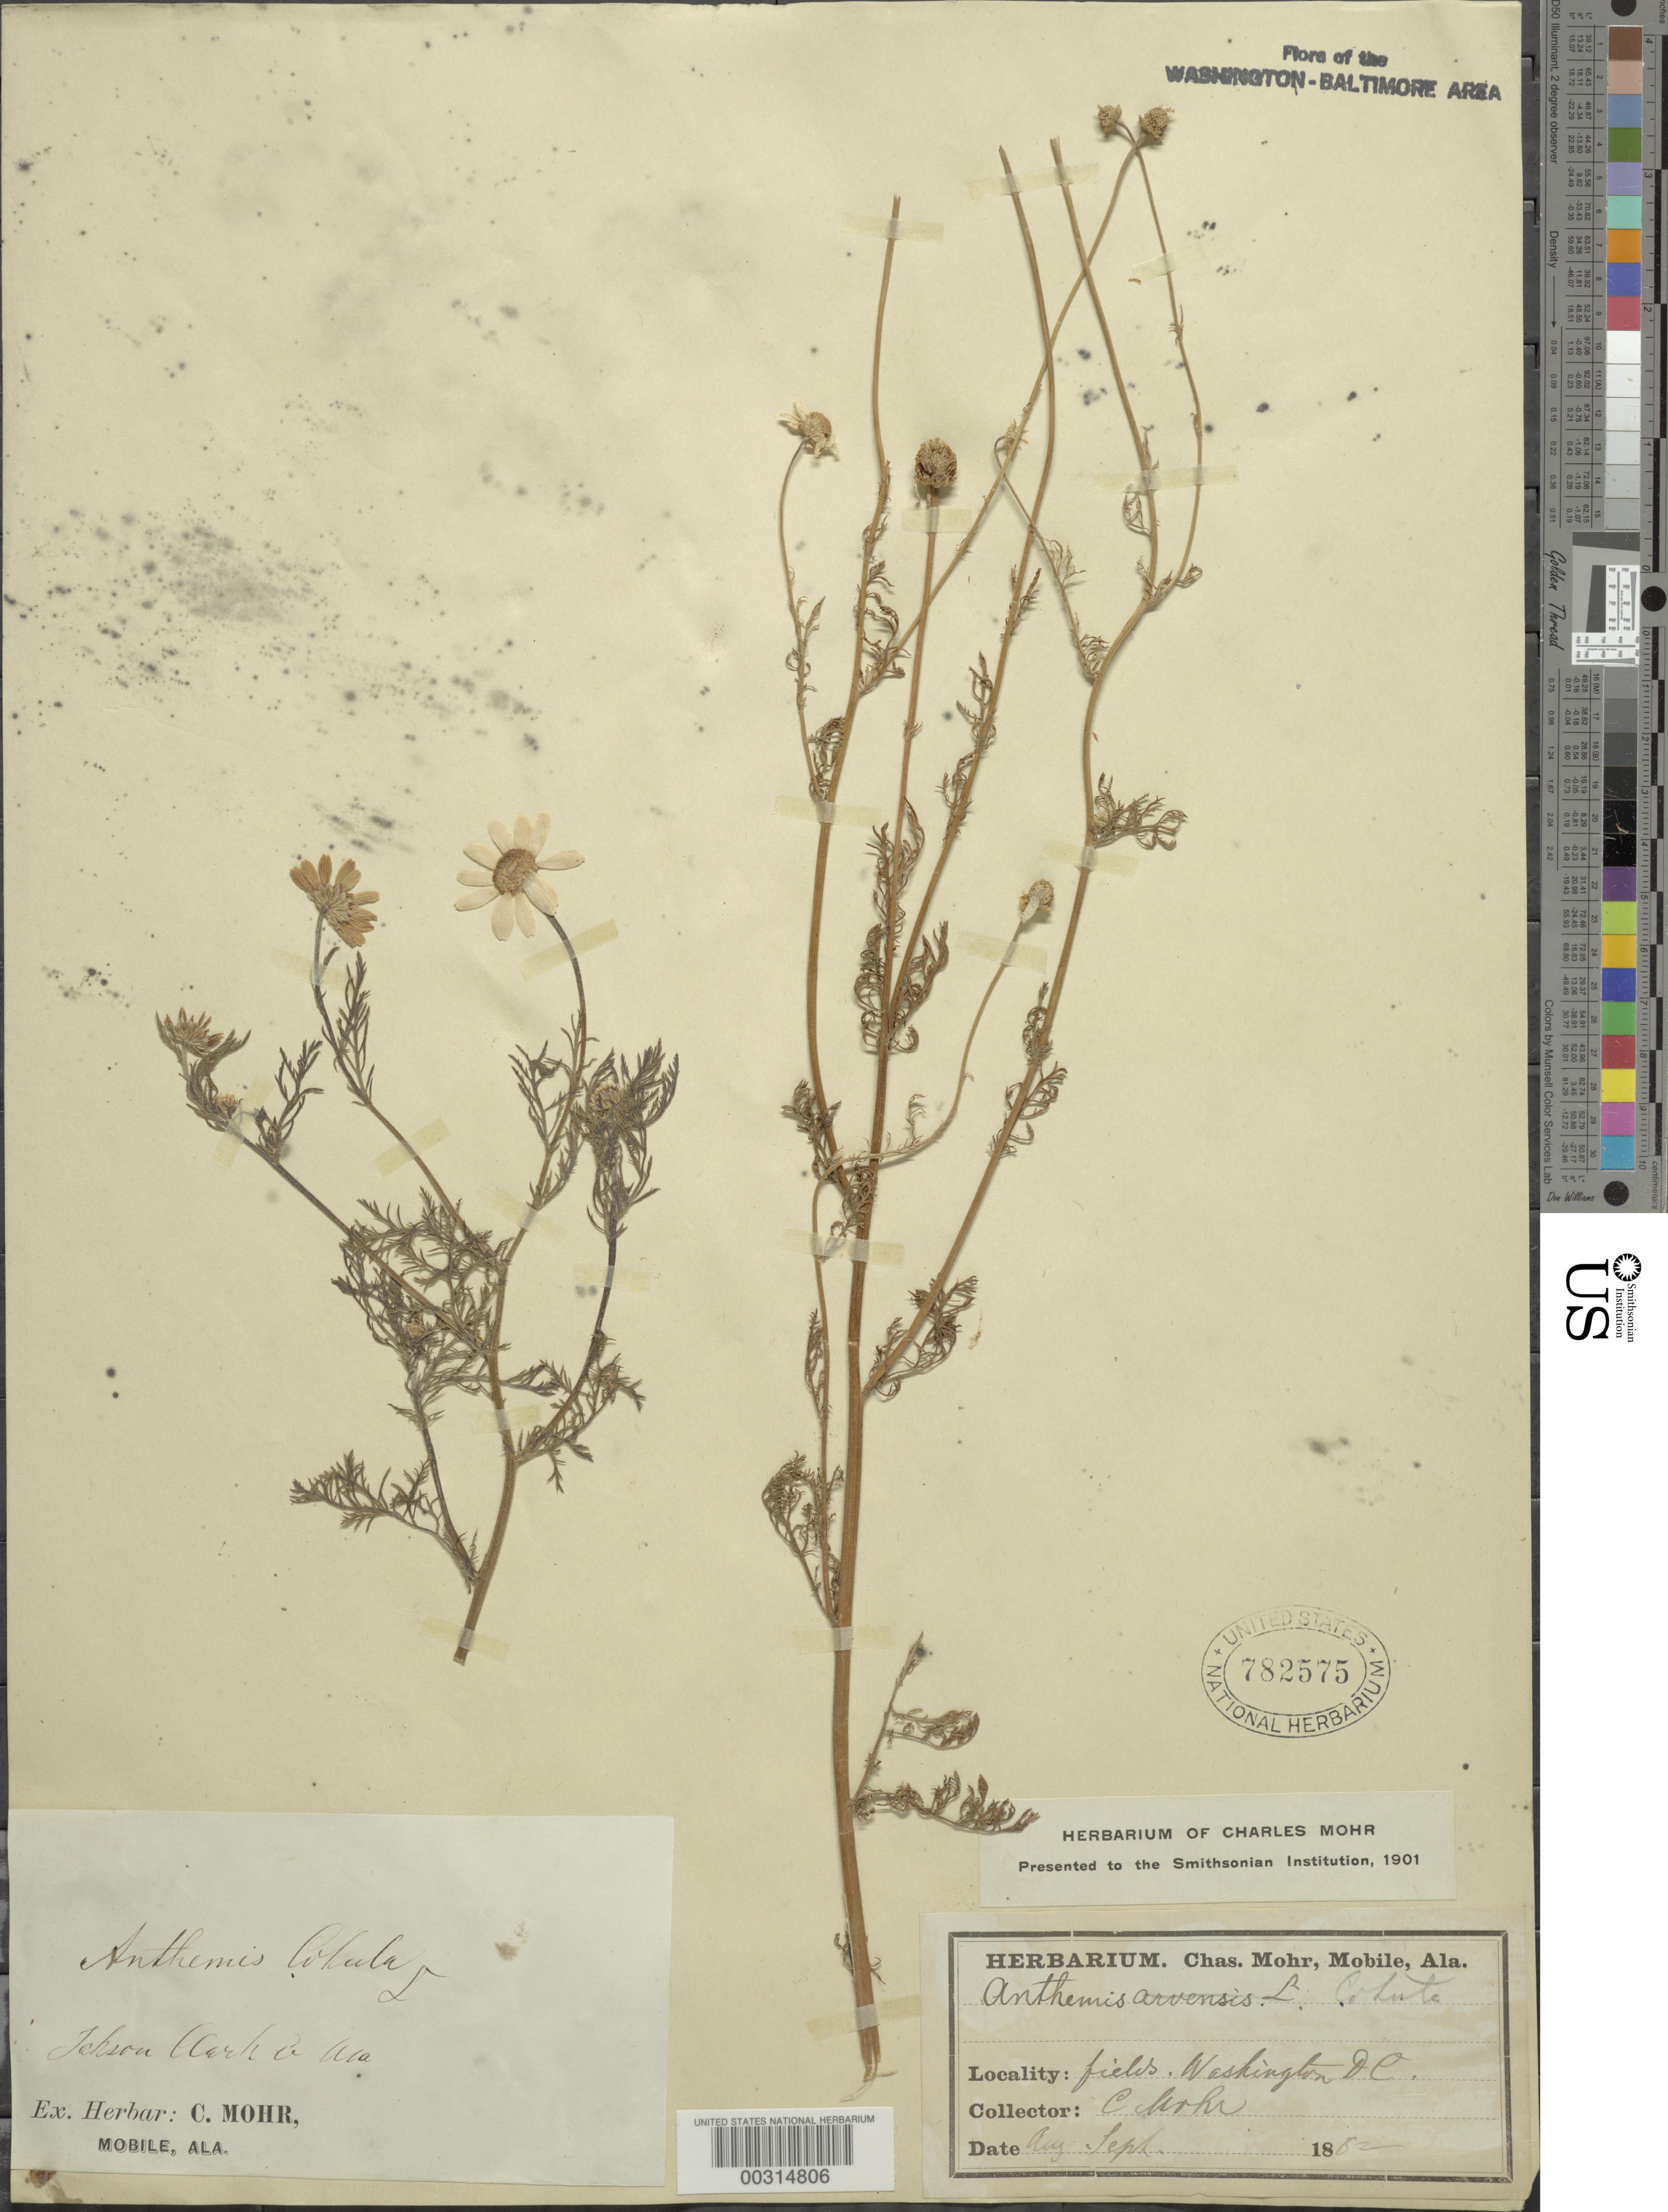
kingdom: Plantae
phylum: Tracheophyta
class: Magnoliopsida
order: Asterales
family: Asteraceae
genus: Anthemis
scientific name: Anthemis cotula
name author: L.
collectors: C. T. Mohr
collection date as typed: Aug 1882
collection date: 1882-08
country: United States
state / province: District of Columbia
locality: Washington DC Area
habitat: Fields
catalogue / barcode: US 782575